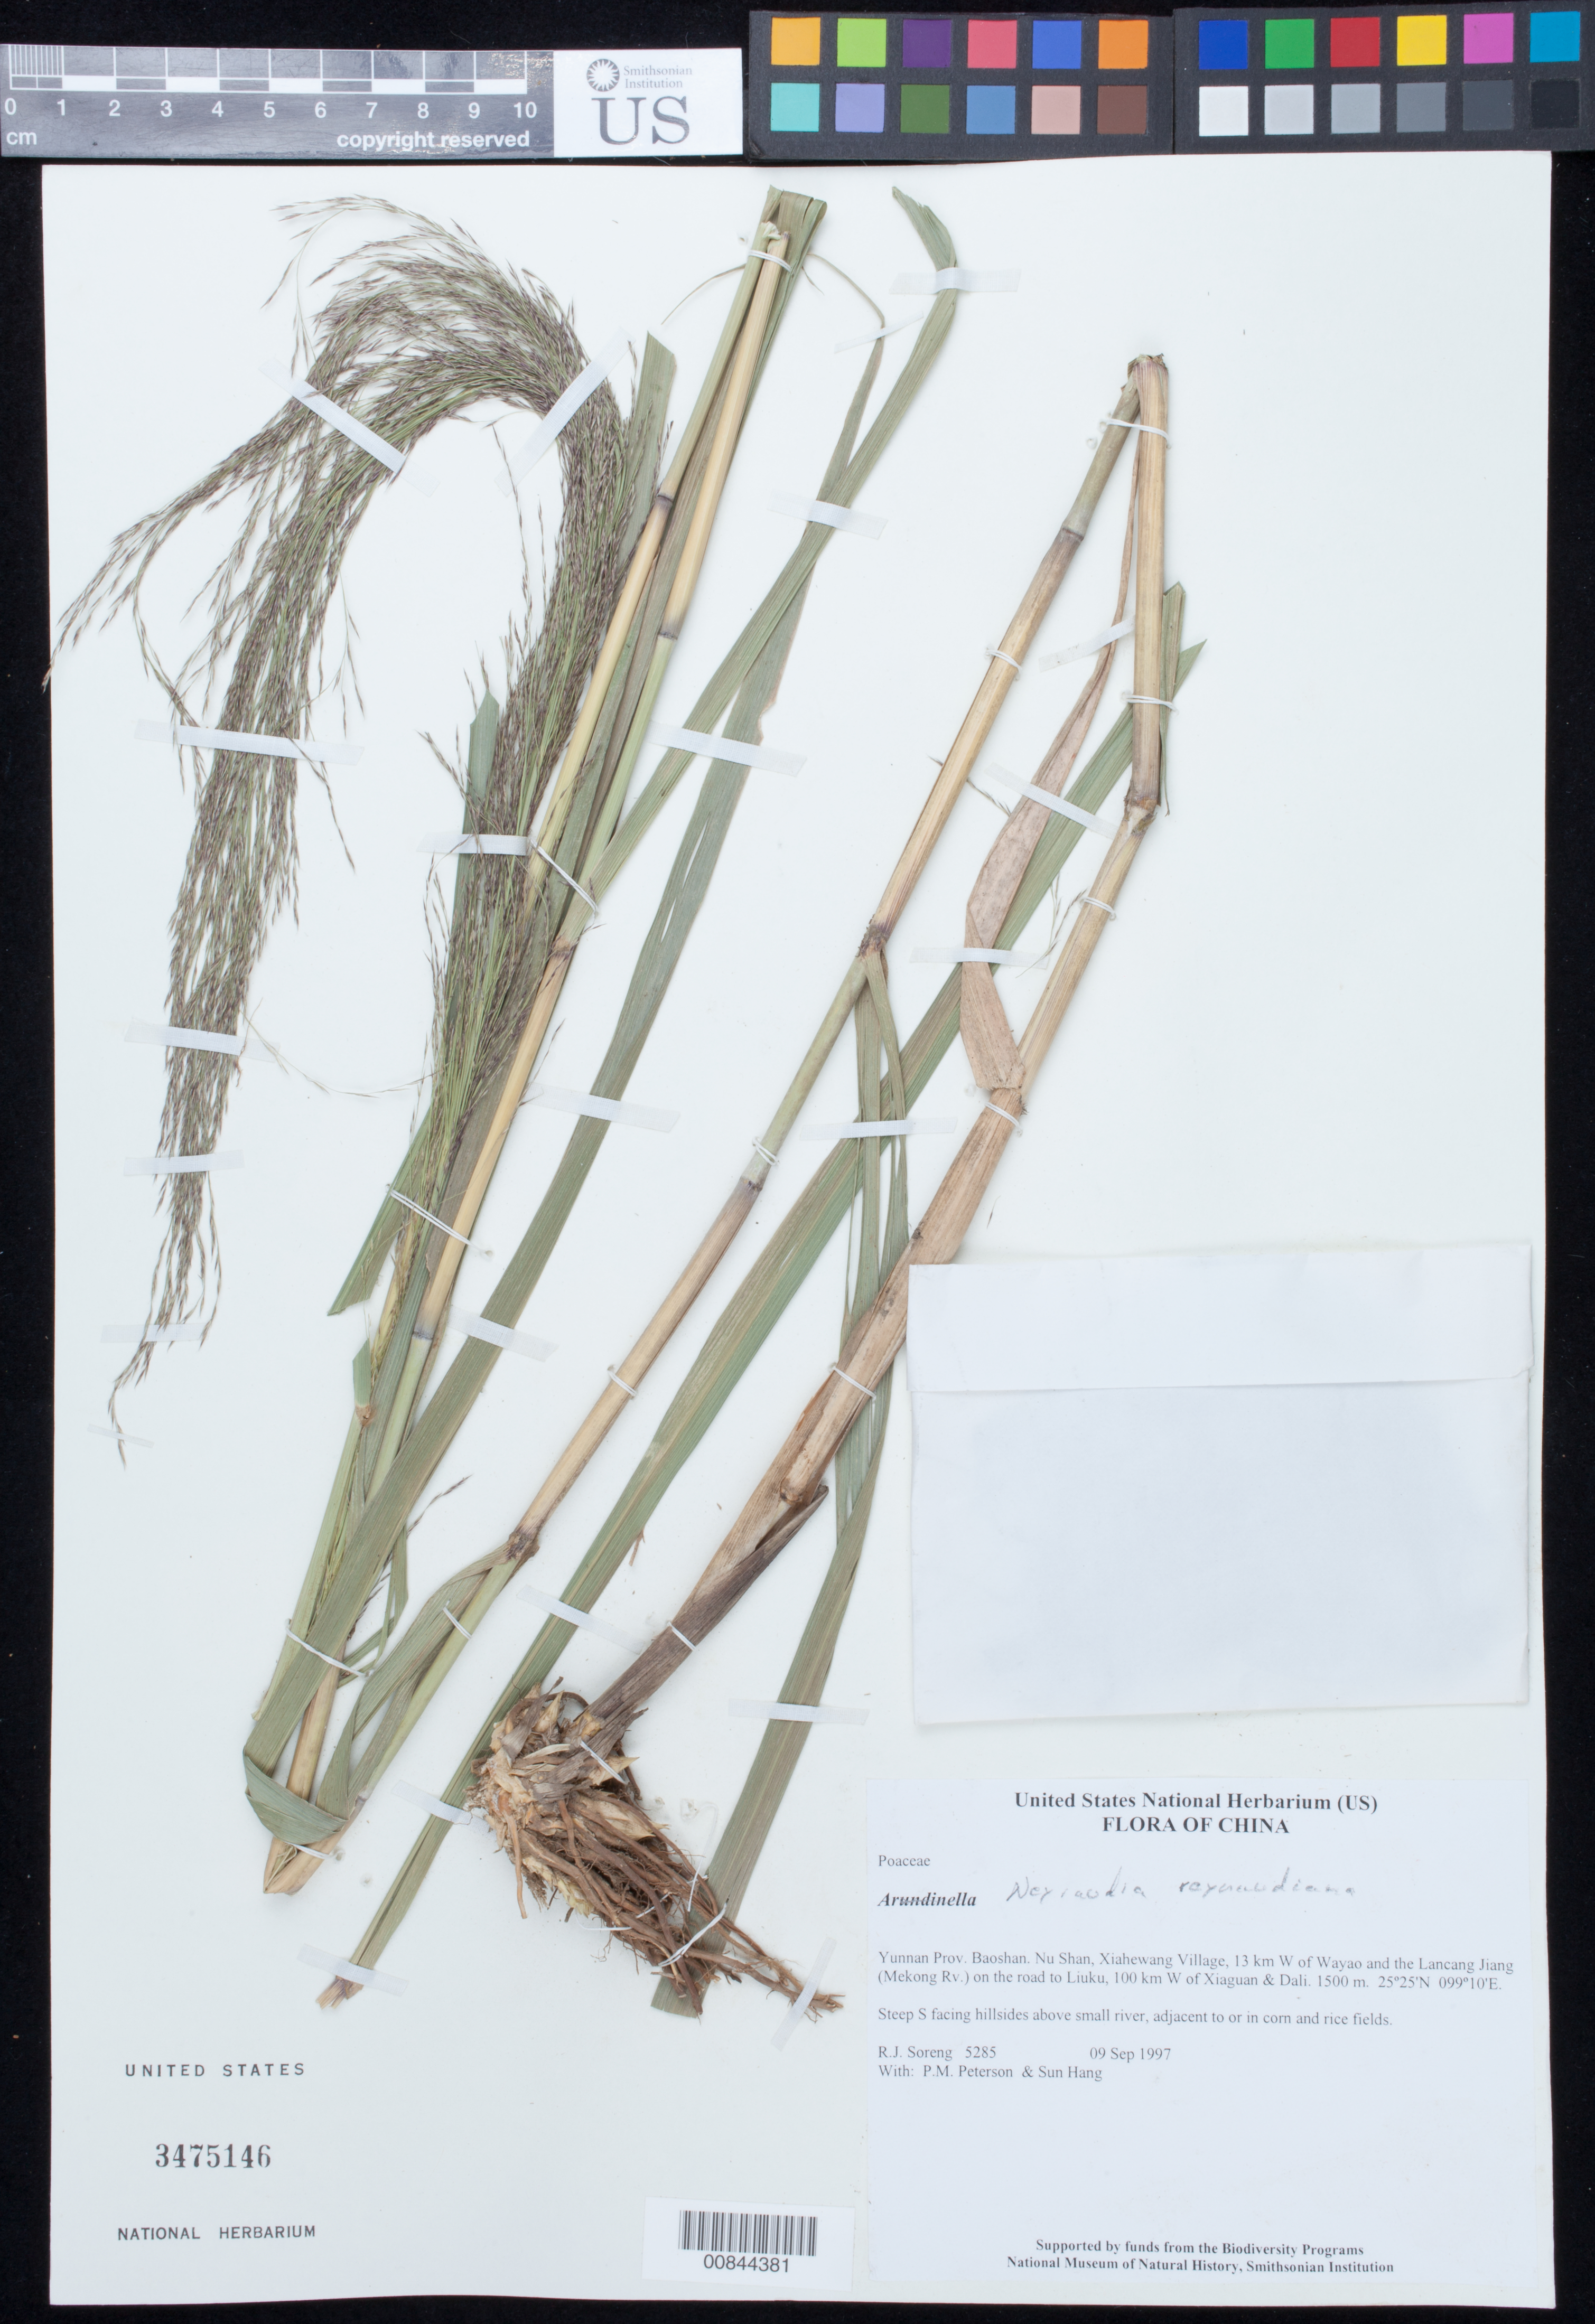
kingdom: Plantae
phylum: Tracheophyta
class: Liliopsida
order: Poales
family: Poaceae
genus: Neyraudia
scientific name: Neyraudia reynaudiana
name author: (Kunth) Keng ex Hitchc.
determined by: Peterson, Paul M., (BOT), Smithsonian Institution - National Museum of Natural History (UNITED STATES)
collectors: R. J. Soreng, P. M. Peterson & Sun Hang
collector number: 5285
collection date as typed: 09 Sep 1997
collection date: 1997-09-09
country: China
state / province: Yunnan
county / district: Baoshan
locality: Nu Shan, Xiahewang Village, 13 km W of Wayao and the Lancang Jiang (Mekong Rv.) on the road to Liuku, 100 km W of Xiaguan & Dali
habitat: Steep S facing hillsides above small river, adjacent to or in corn and rice fields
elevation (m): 1500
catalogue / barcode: US 3475146